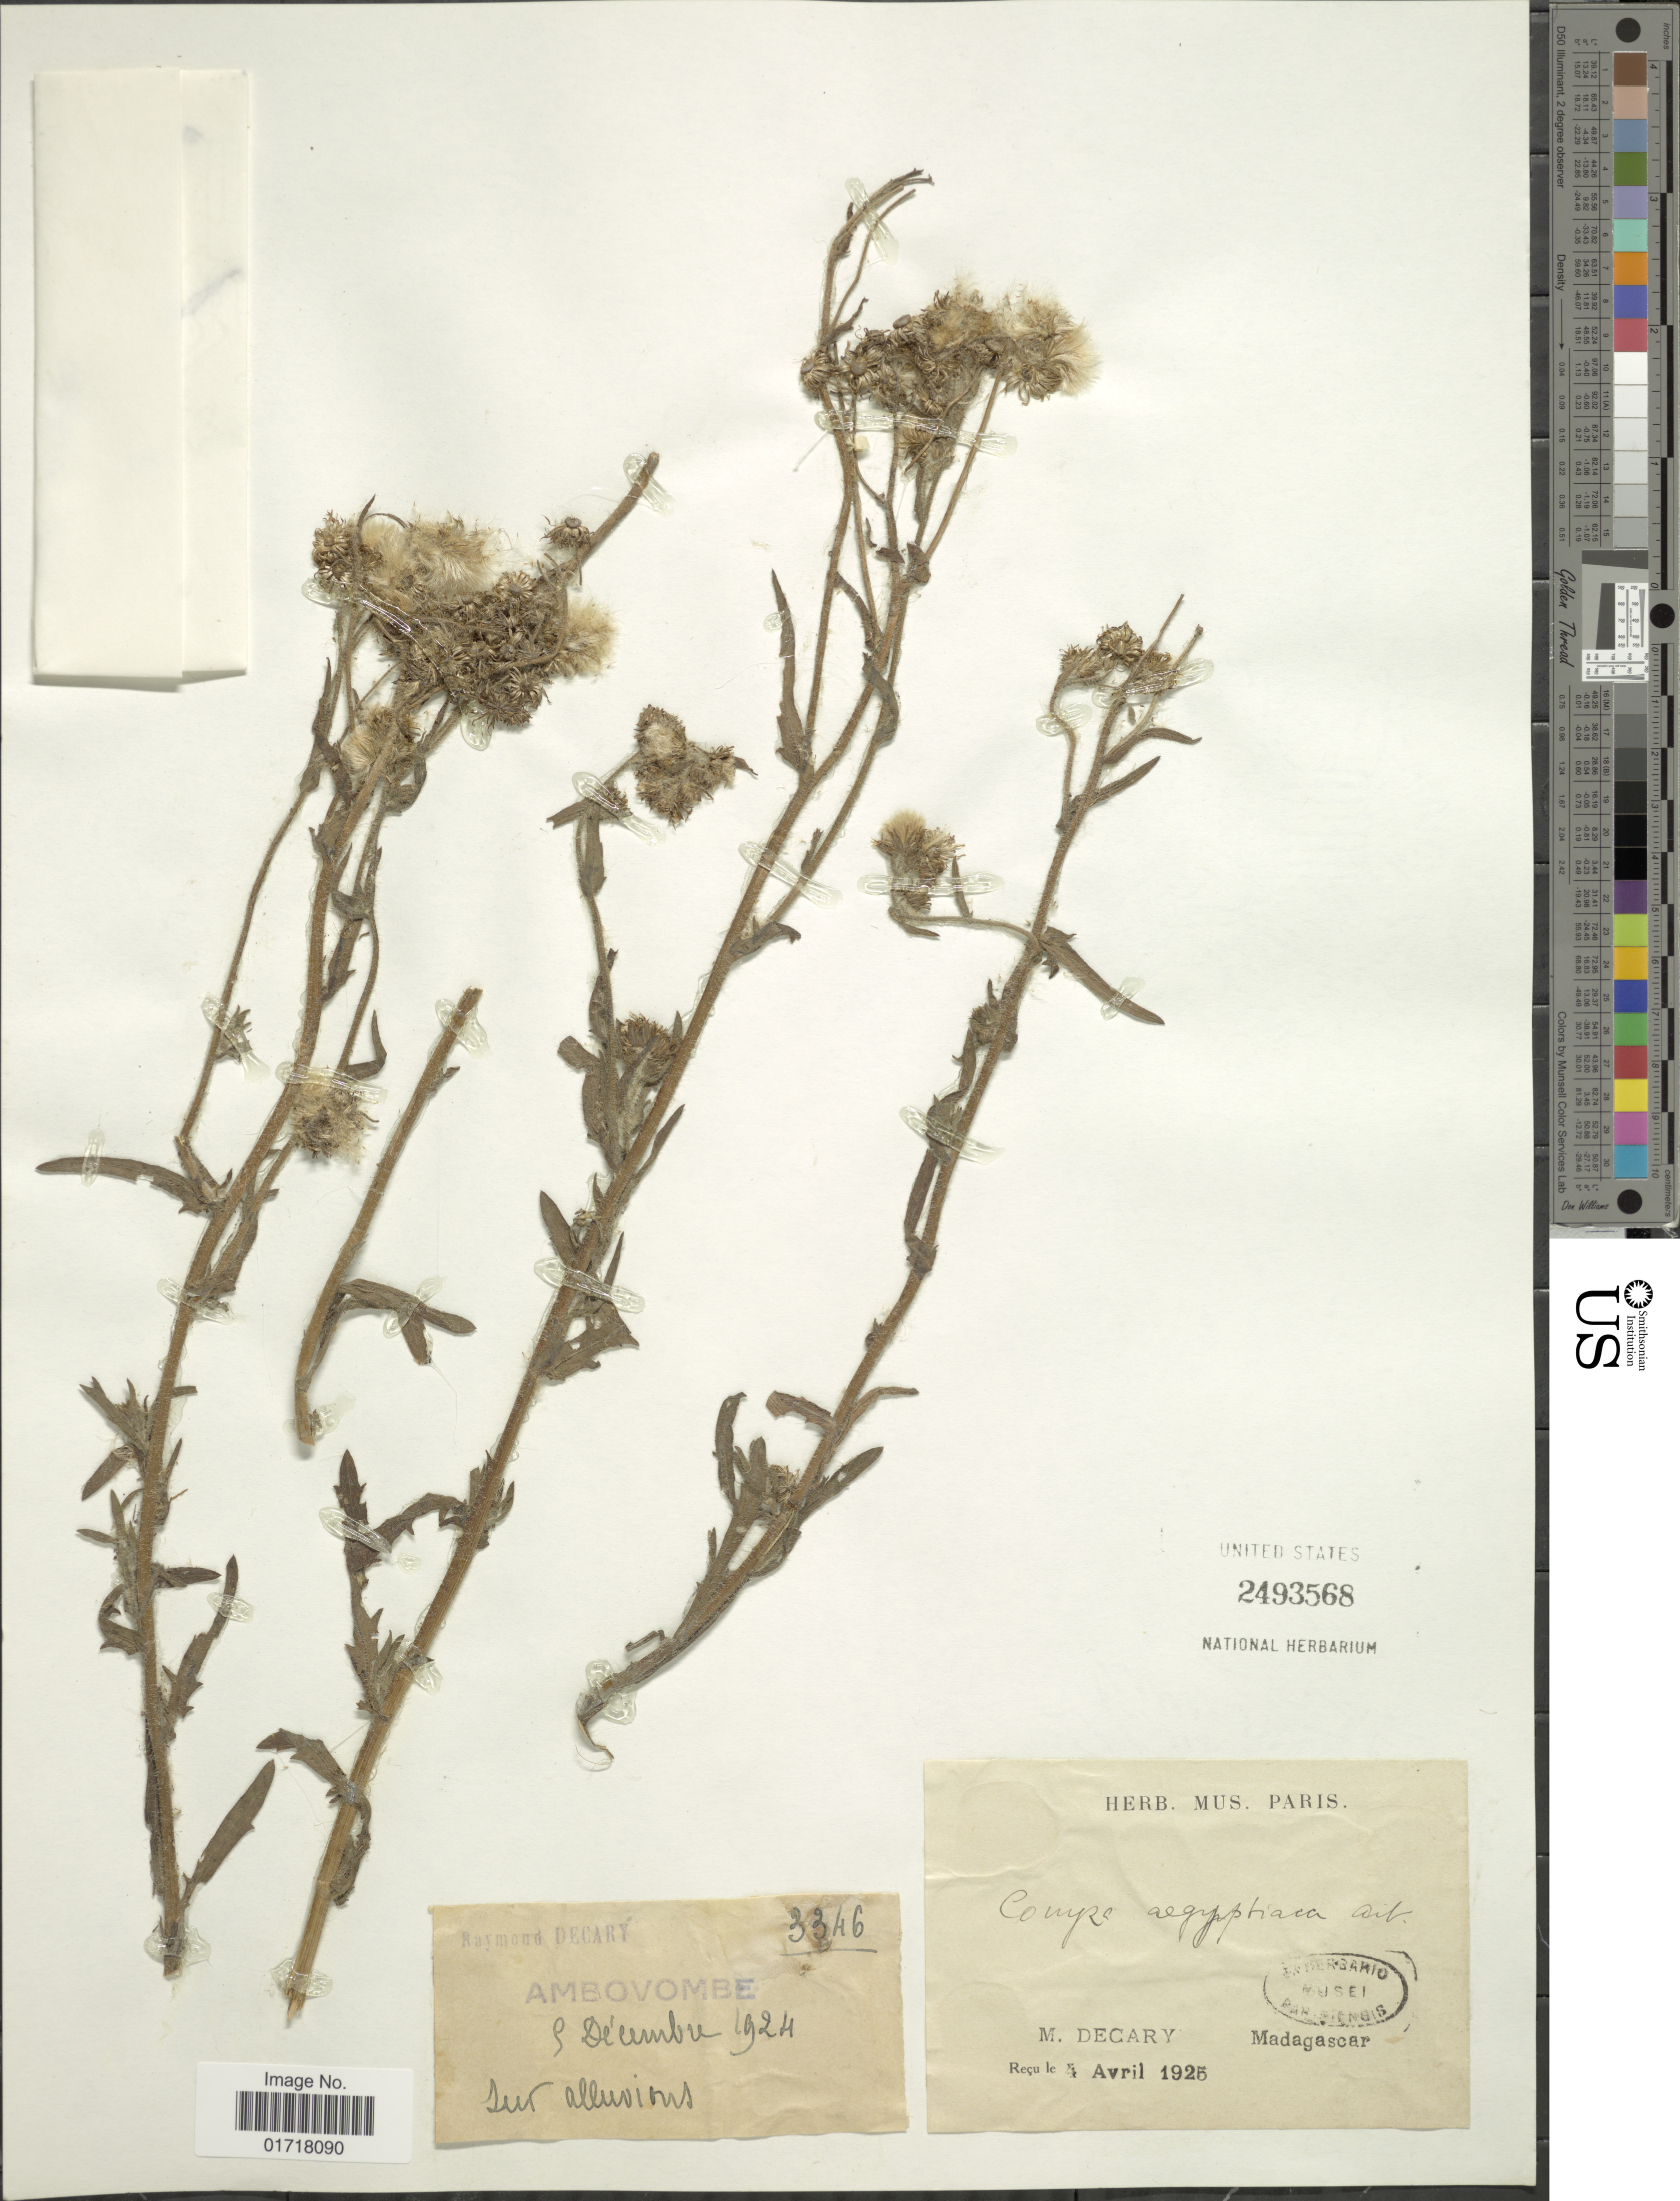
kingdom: Plantae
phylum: Tracheophyta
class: Magnoliopsida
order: Asterales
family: Asteraceae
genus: Conyza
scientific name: Conyza aegyptiaca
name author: (L.) Aiton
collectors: R. Decary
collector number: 3346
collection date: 1924-12-09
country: Madagascar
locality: Sur alluvions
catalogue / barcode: US 2493568